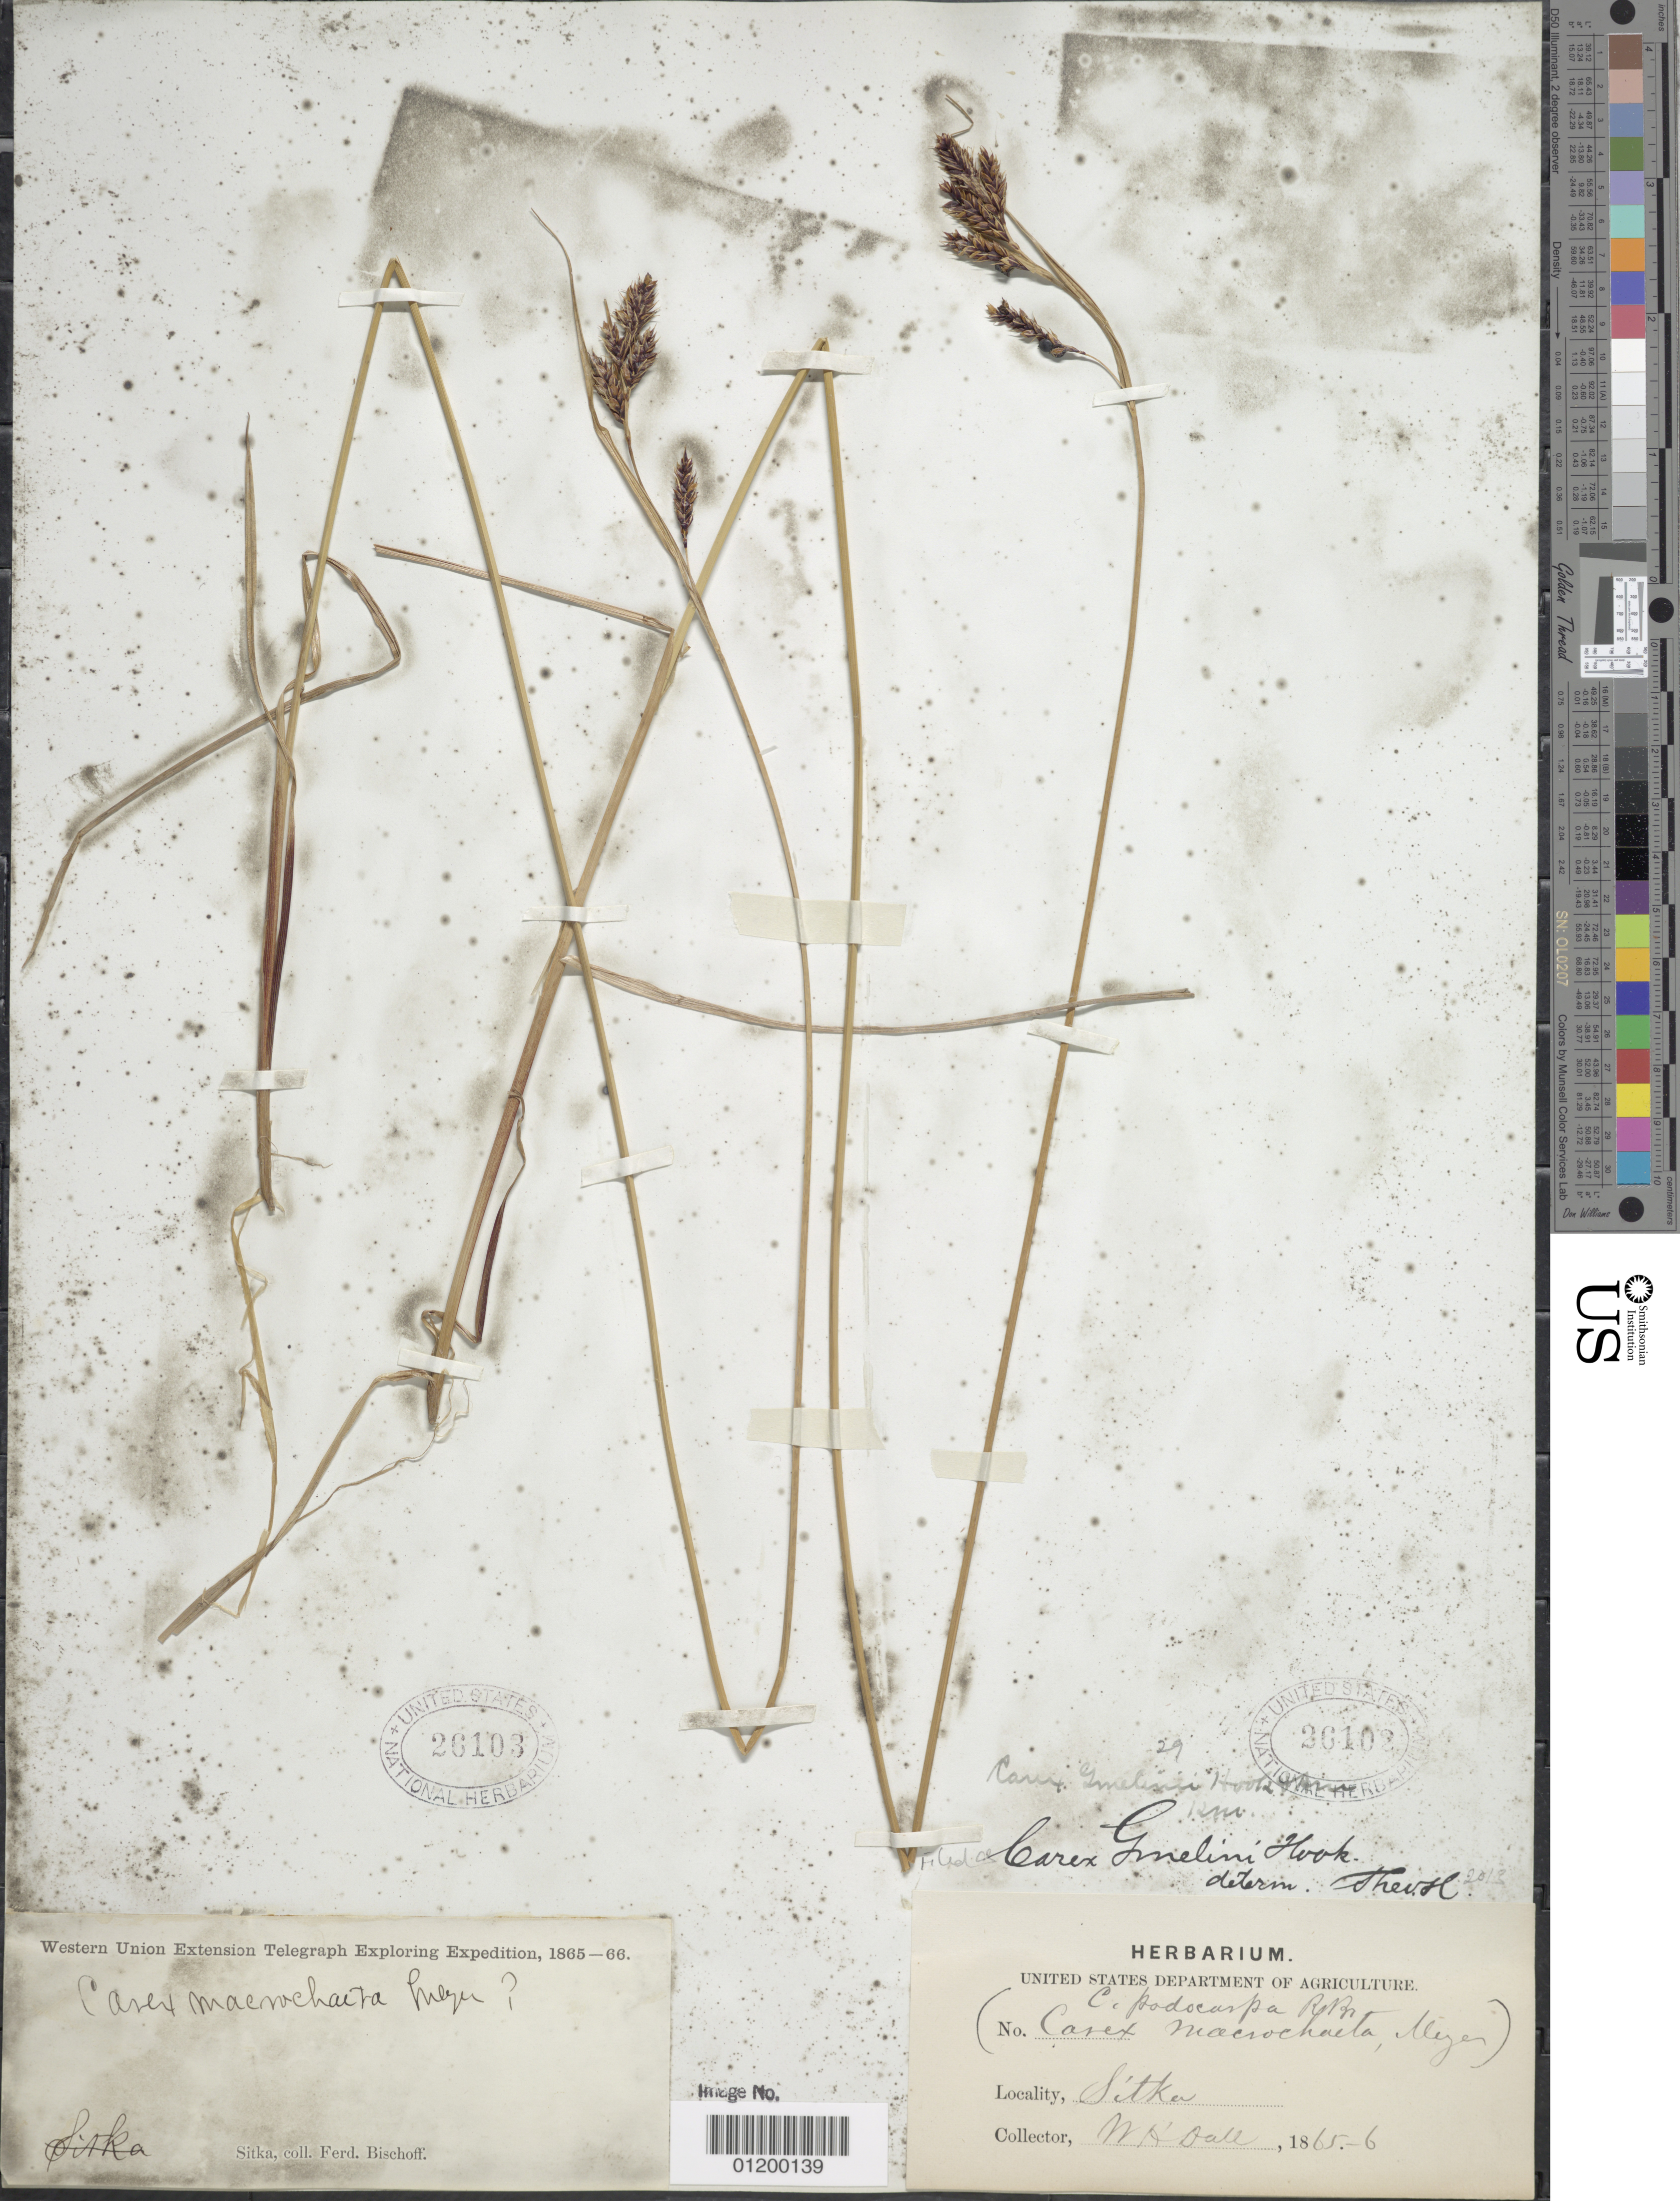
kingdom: Plantae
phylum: Tracheophyta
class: Liliopsida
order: Poales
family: Cyperaceae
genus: Carex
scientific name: Carex gmelinii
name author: Hook. & Arn.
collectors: F. Bischoff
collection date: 1865/1866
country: United States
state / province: Alaska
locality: Sitka.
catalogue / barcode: US 26103